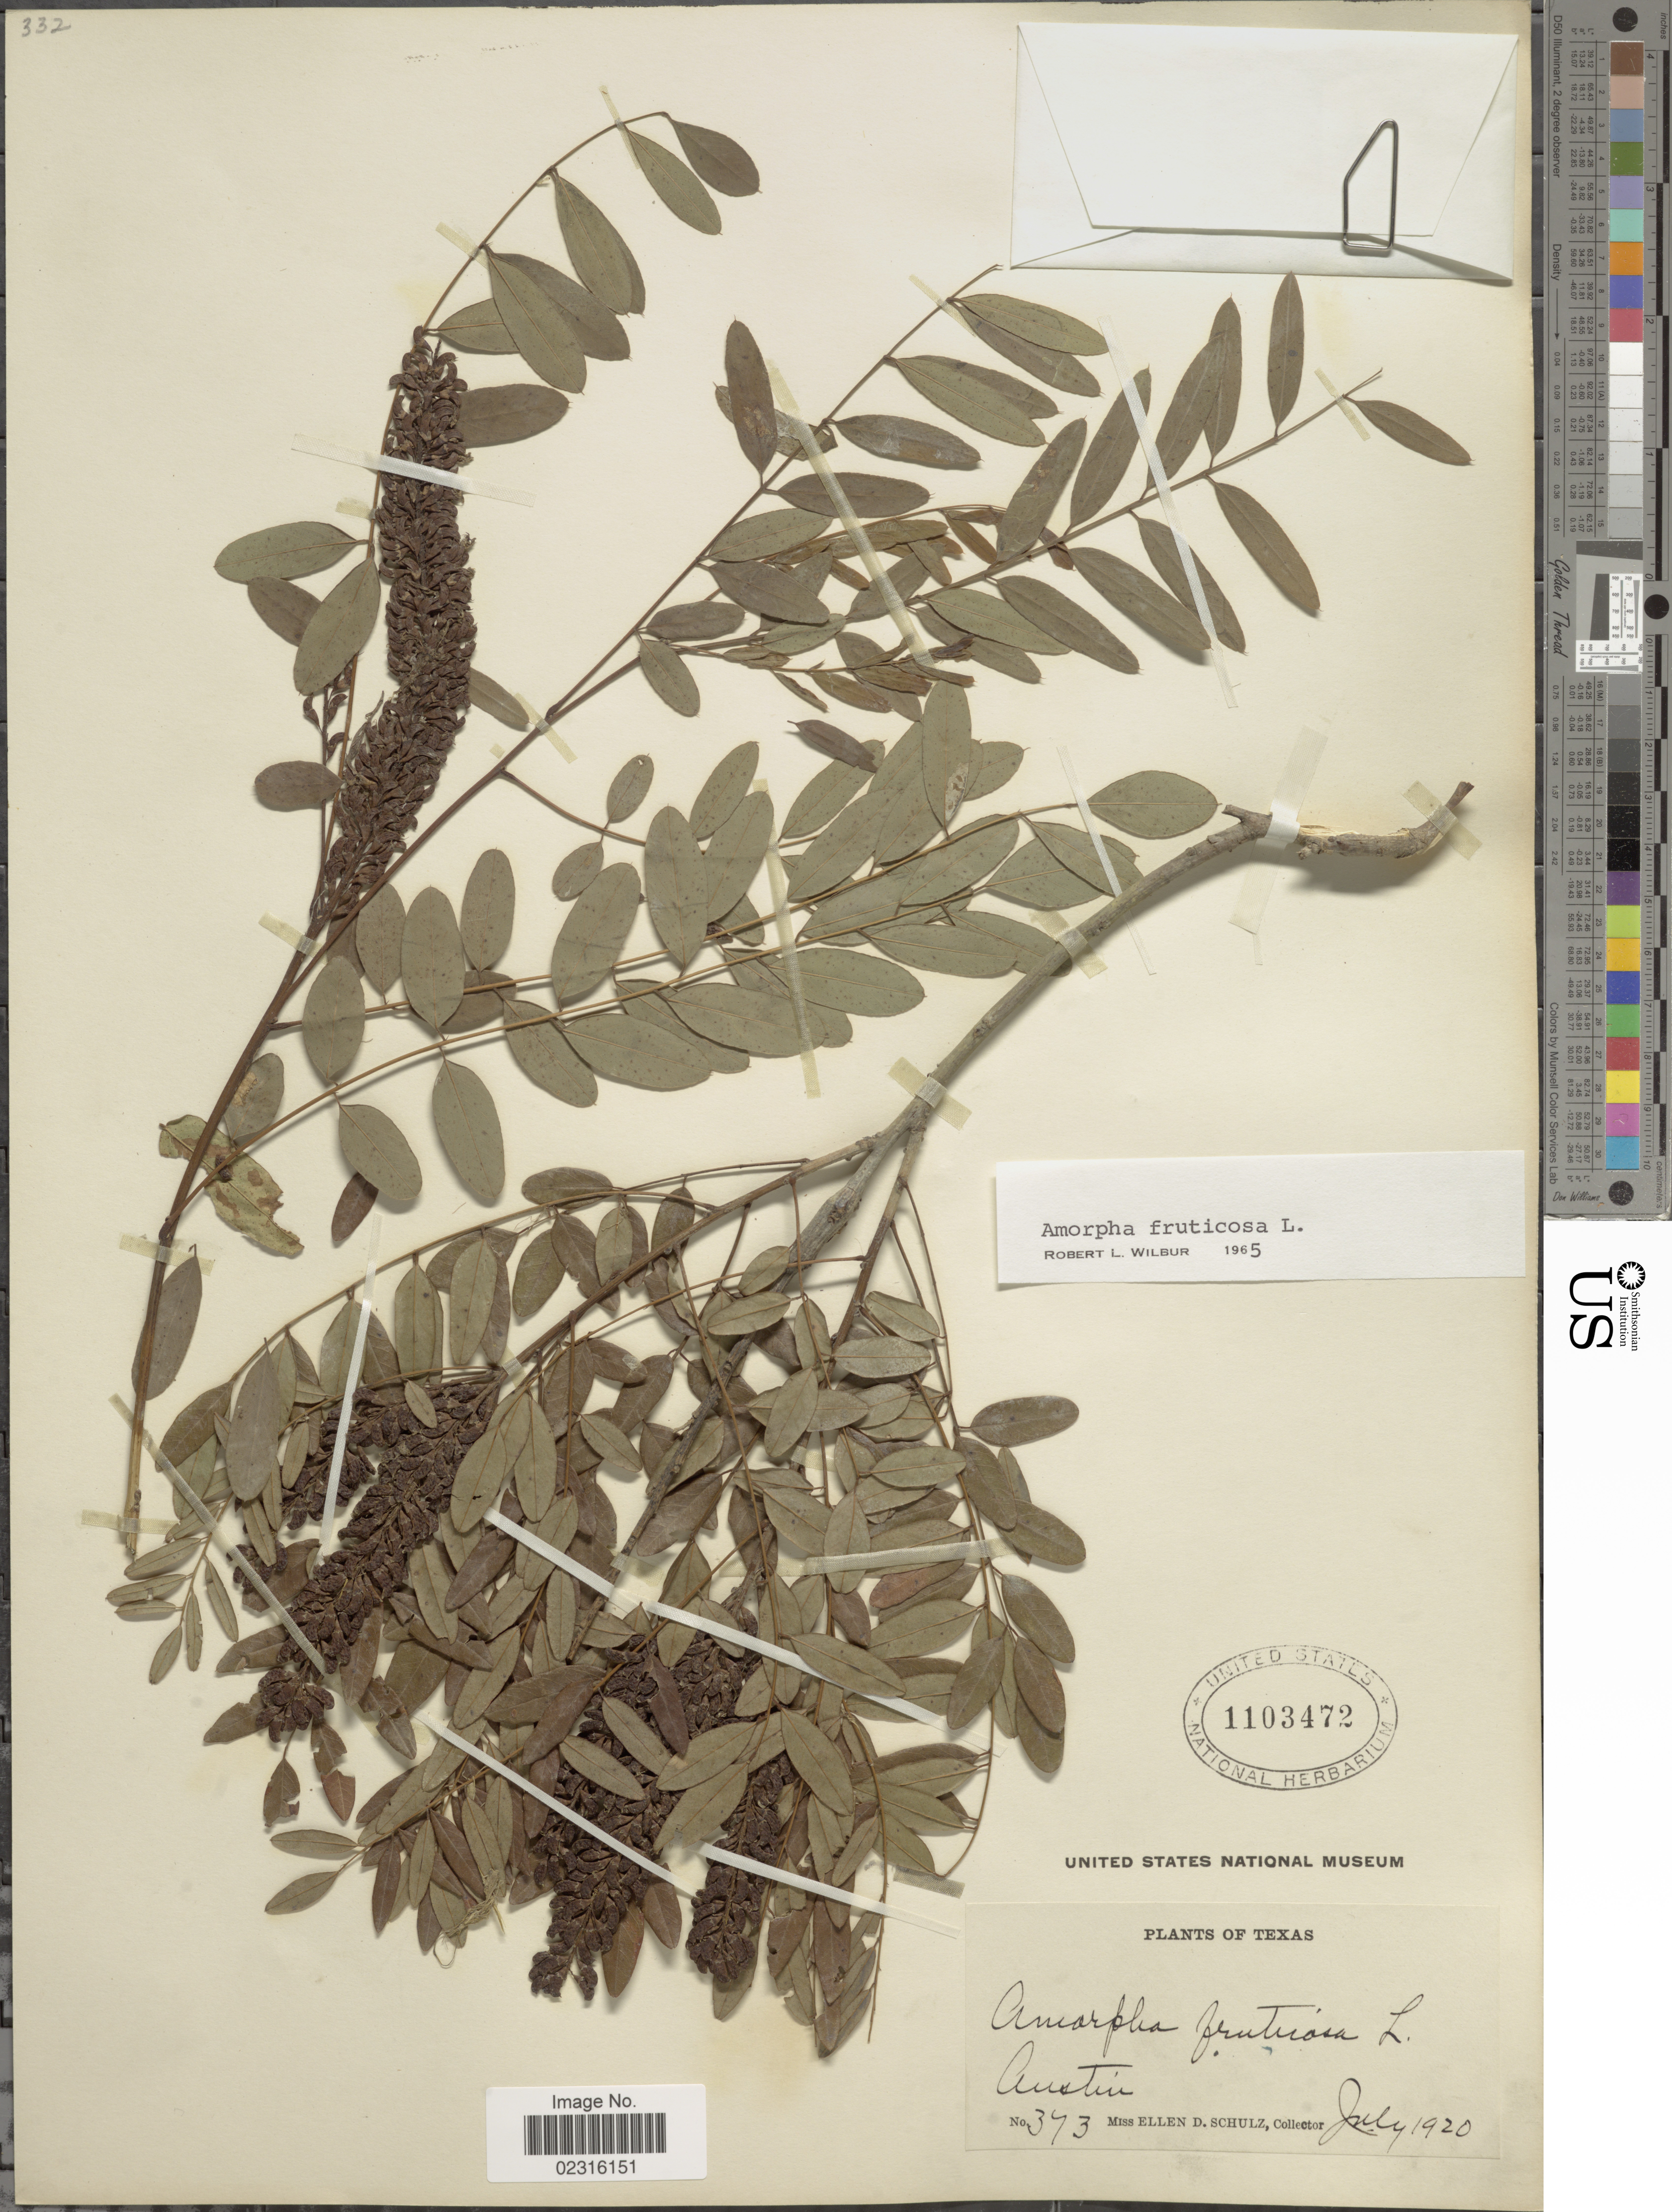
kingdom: Plantae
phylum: Tracheophyta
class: Magnoliopsida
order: Fabales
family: Fabaceae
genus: Amorpha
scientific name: Amorpha fruticosa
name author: L.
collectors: E. D. Schulz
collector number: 373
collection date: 1920-07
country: United States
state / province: Texas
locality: Austin.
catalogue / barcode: US 1103472